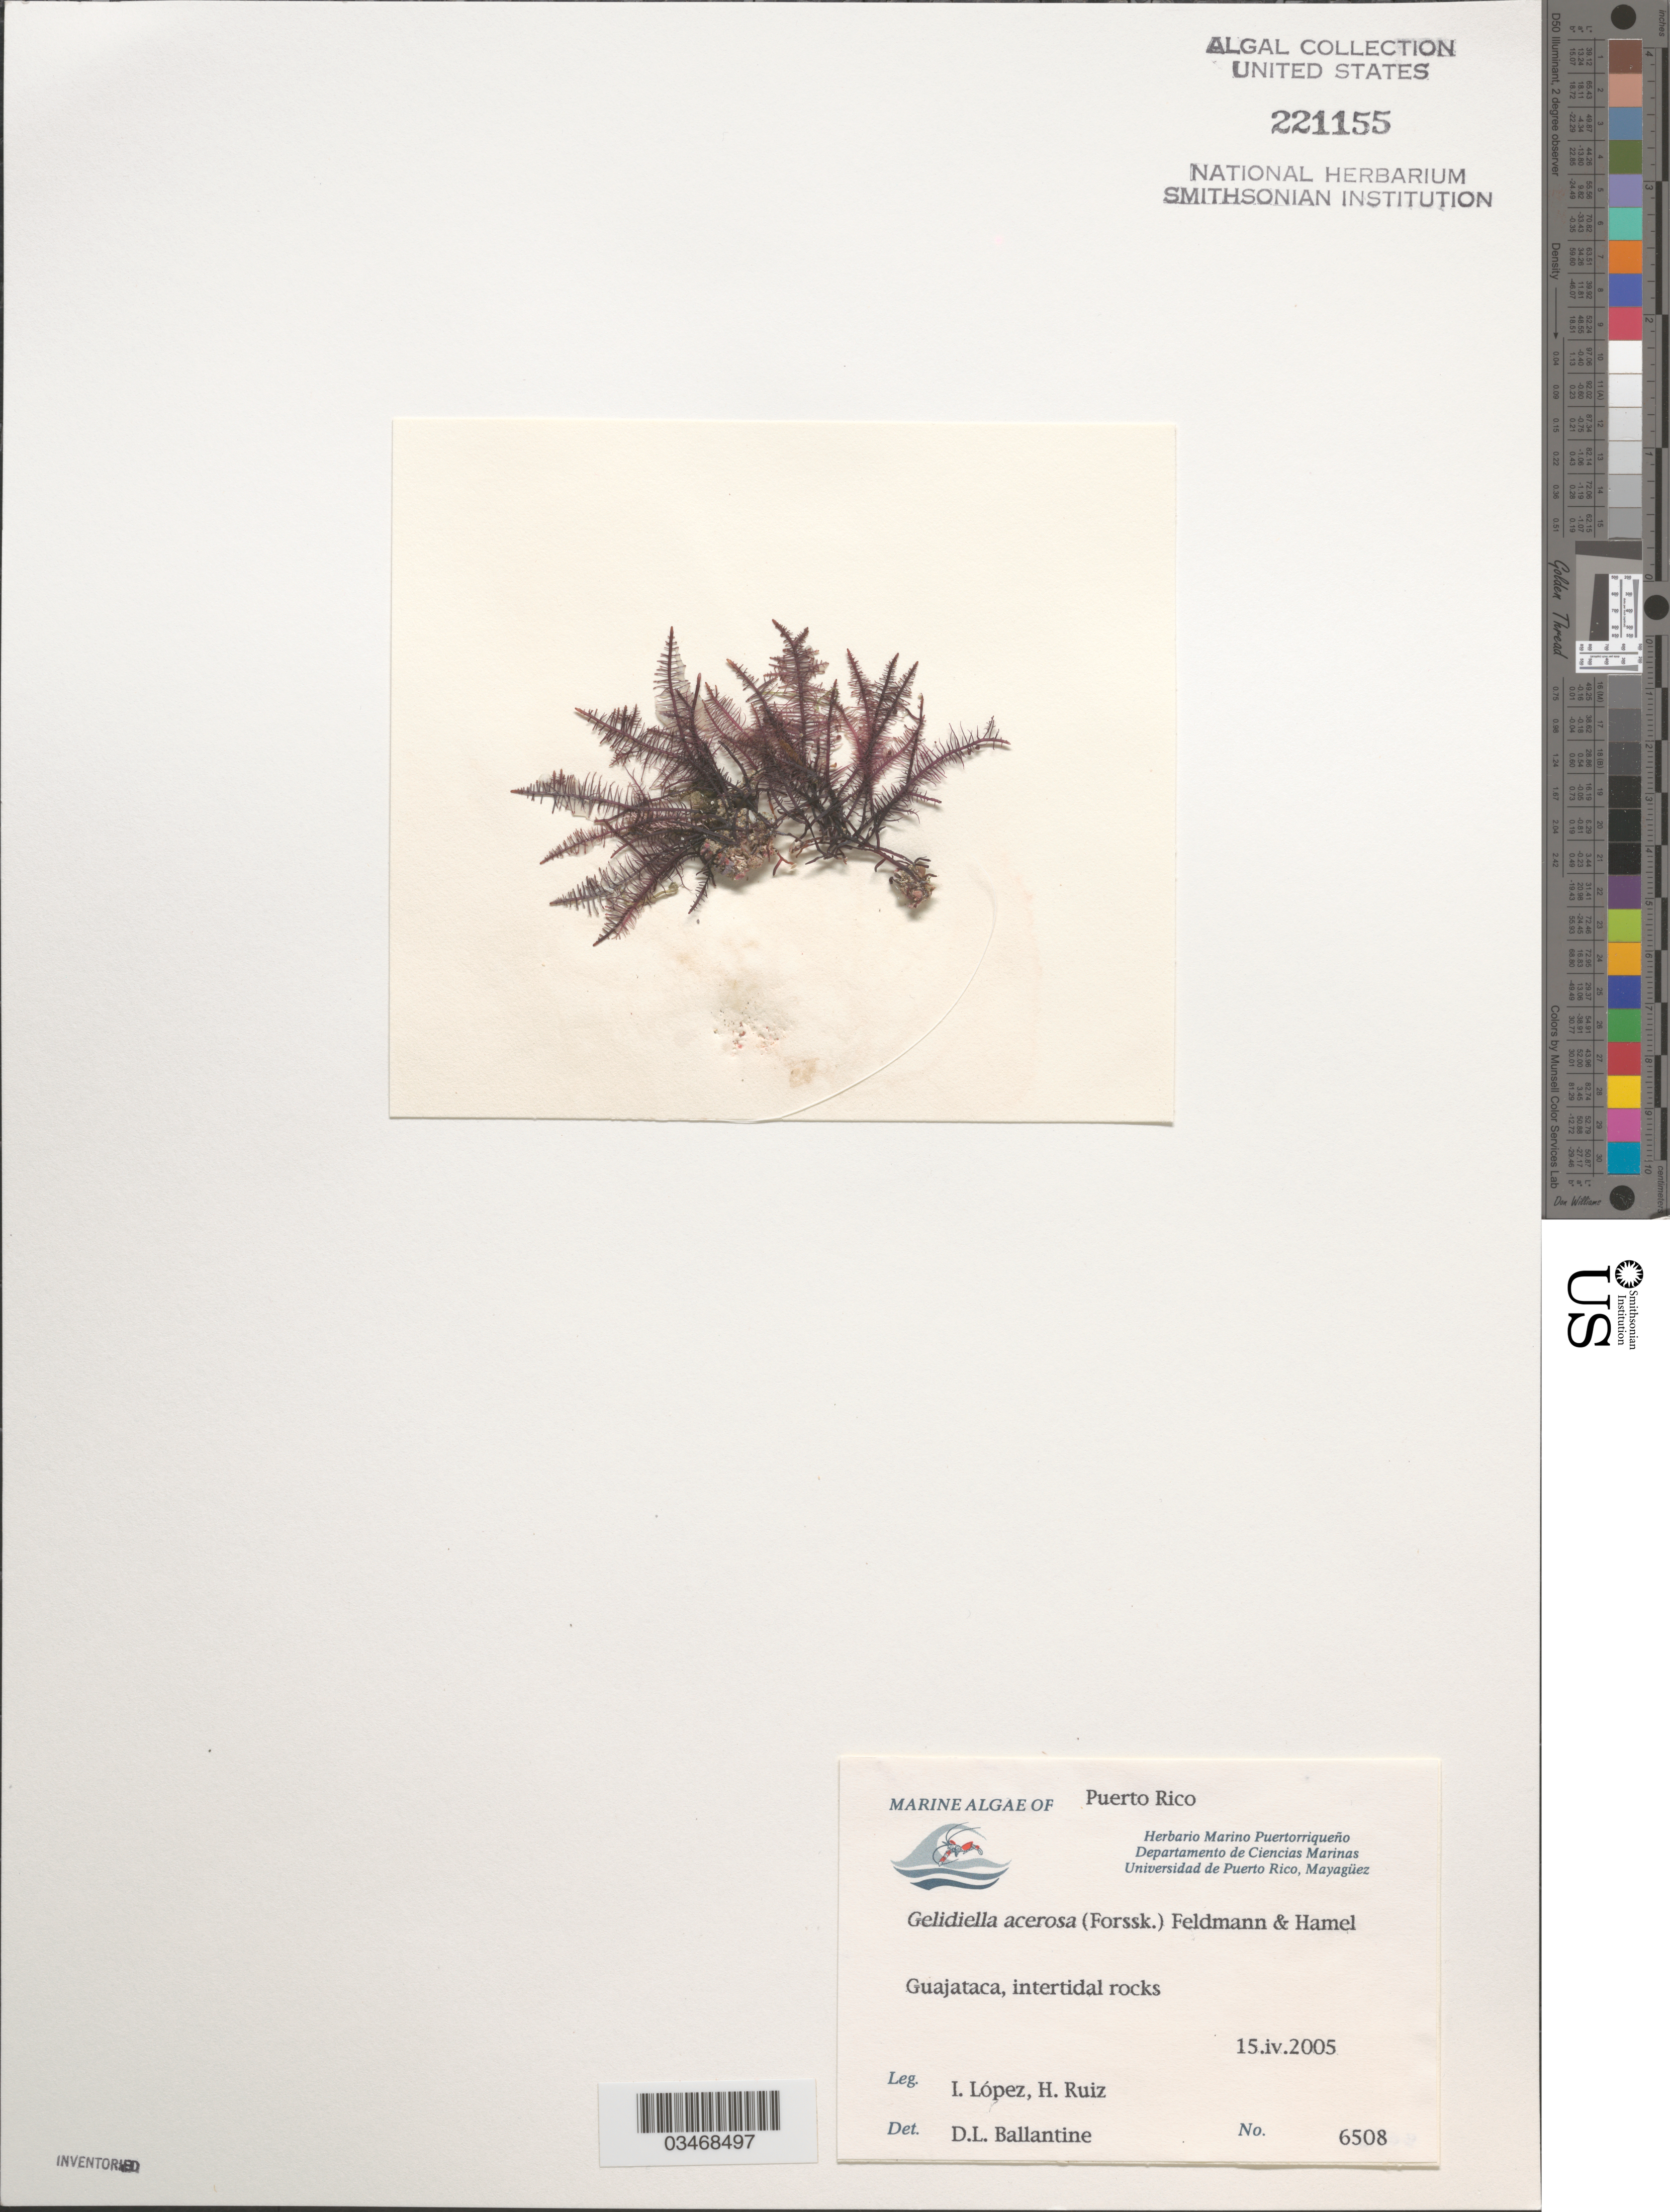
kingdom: Plantae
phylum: Rhodophyta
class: Florideophyceae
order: Gelidiales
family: Gelidiellaceae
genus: Gelidiella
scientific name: Gelidiella acerosa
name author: (Forssk.) Feldmann & G. Hamel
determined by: Ballantine, D. L.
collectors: I. Lopez & H. Ruiz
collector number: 6508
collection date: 2005-04-15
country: Puerto Rico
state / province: Guajataca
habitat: Intertidal rocks.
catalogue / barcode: US 221155